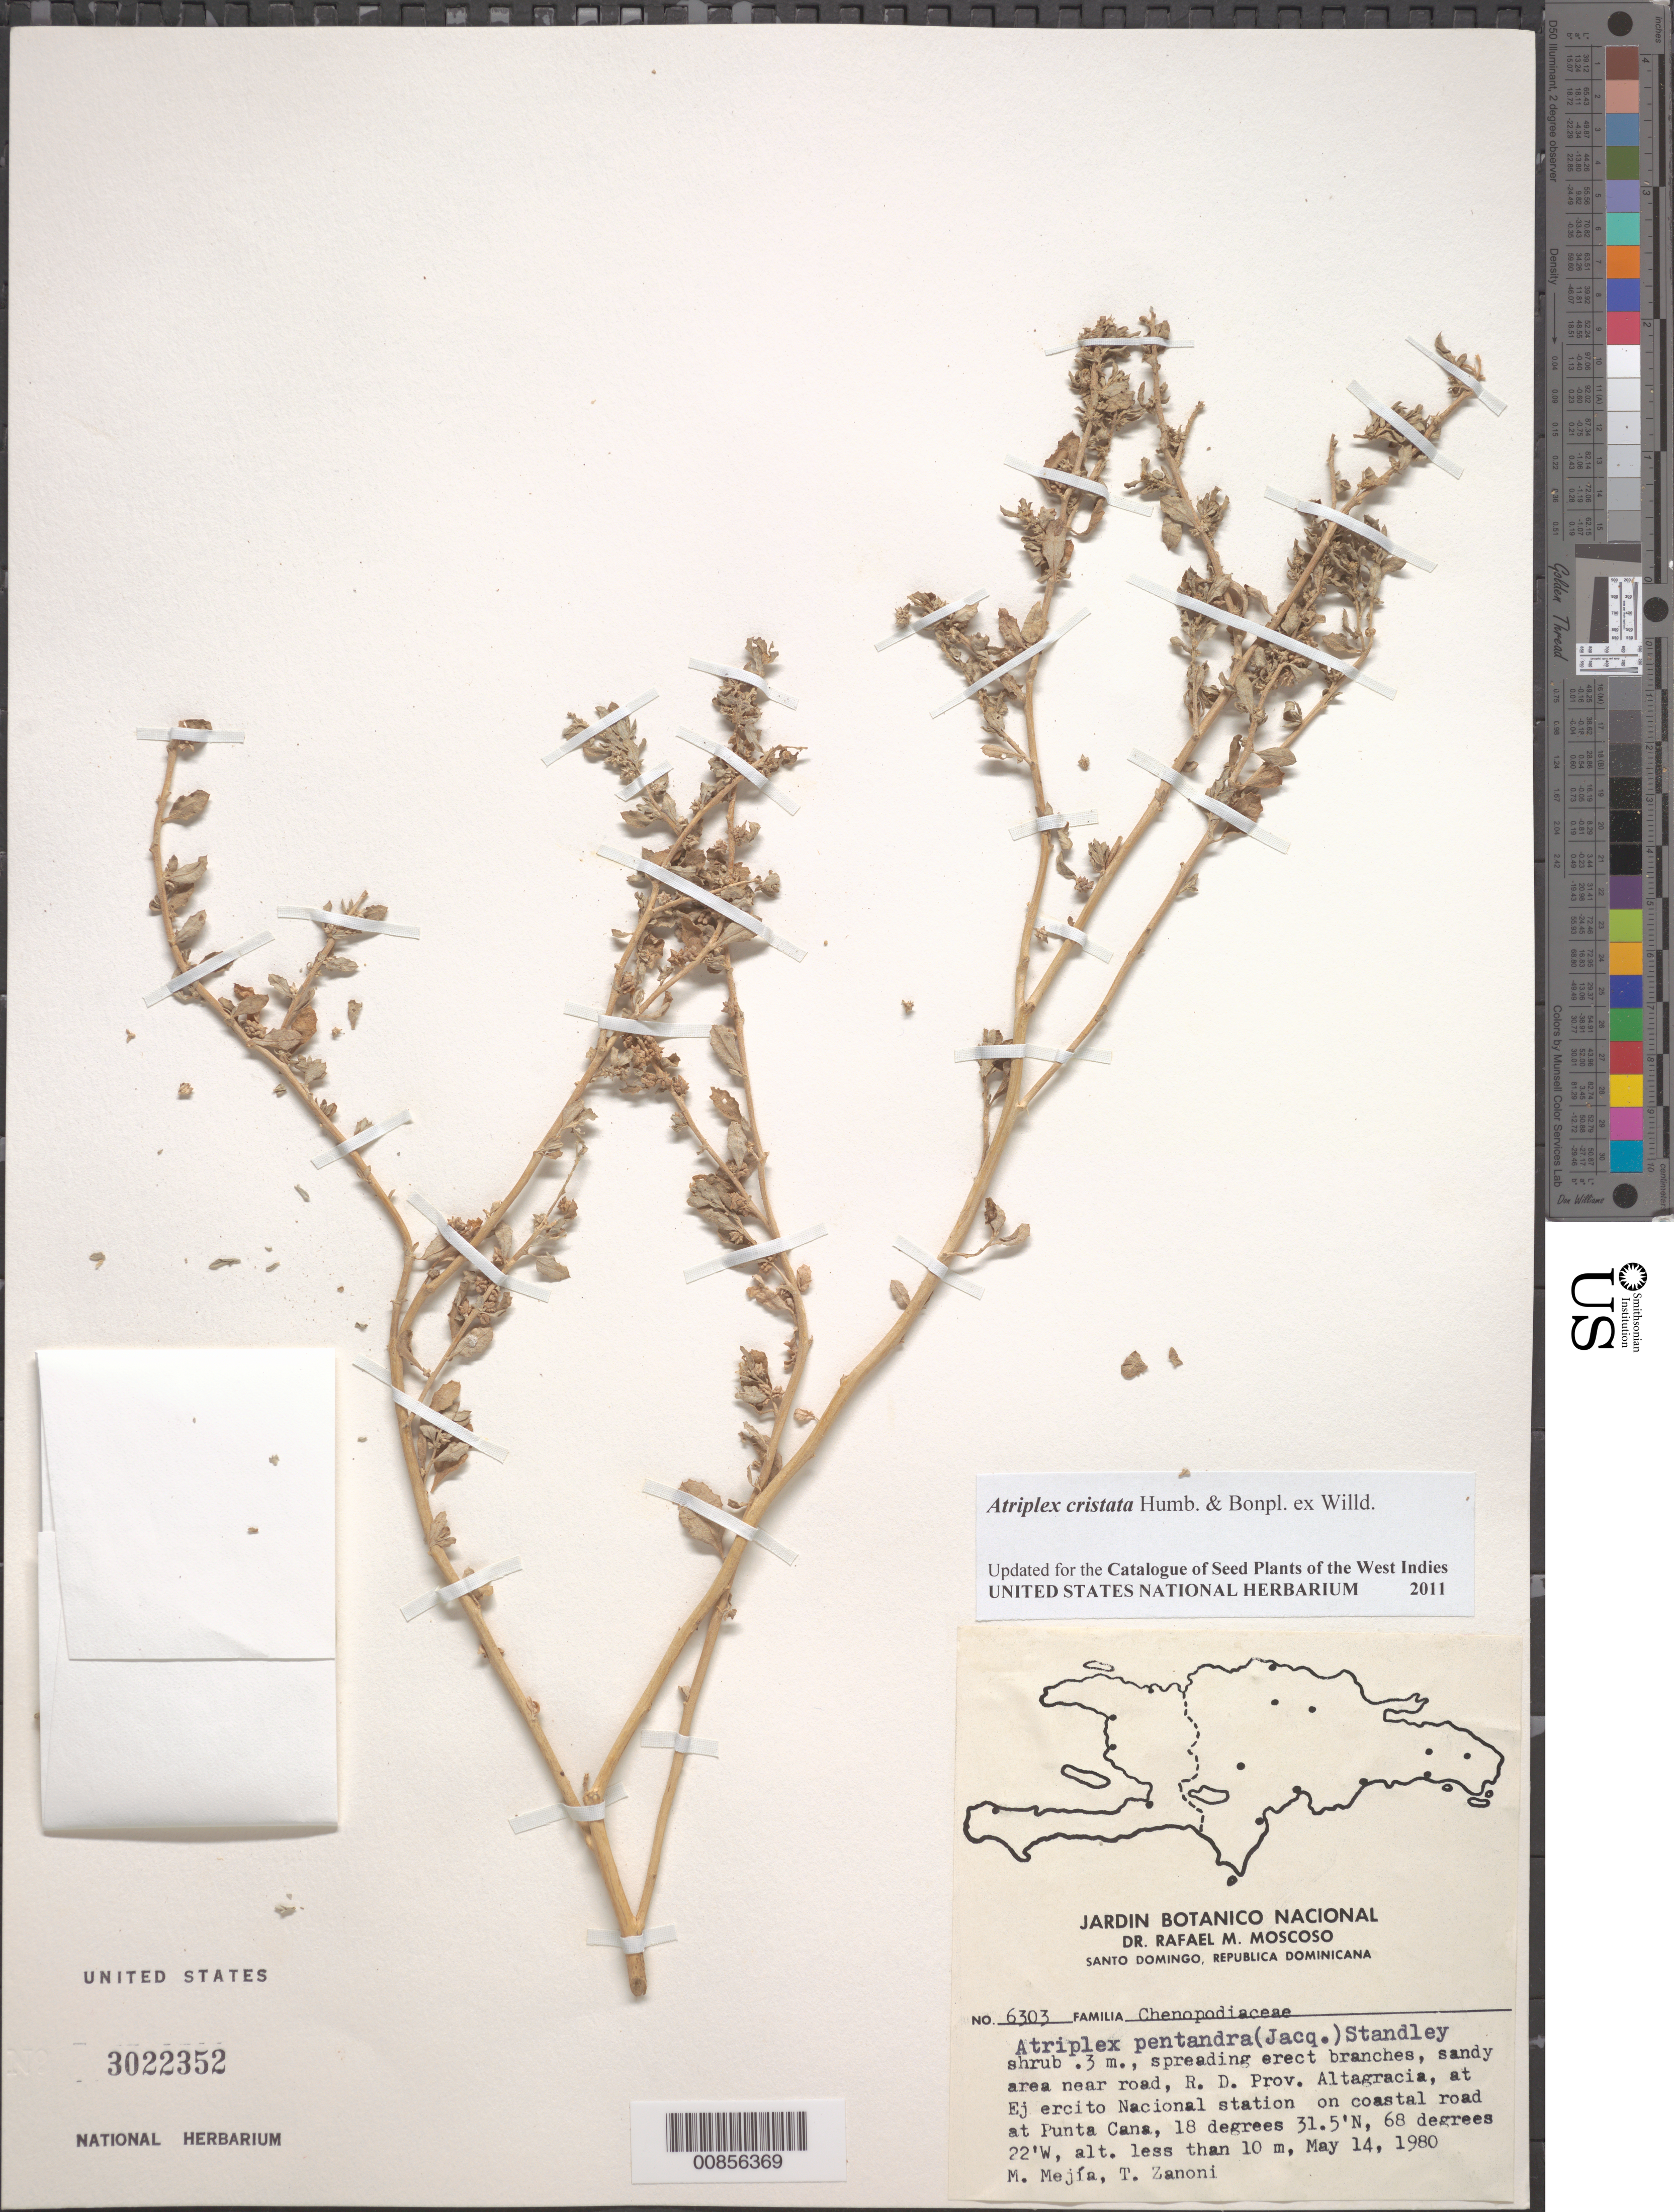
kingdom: Plantae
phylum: Tracheophyta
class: Magnoliopsida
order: Caryophyllales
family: Amaranthaceae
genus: Atriplex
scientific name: Atriplex pentandra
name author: (Jacq.) Standl.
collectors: M. Mejia & T. A. Zanoni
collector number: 6303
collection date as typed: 14 May 1980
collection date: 1980-05-14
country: Dominican Republic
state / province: La Altagracia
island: Hispaniola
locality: Sandy area near road at Ejército Nacional station on coastal road at Punta Cana.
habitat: Sandy area near road.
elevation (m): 10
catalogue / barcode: US 3022352